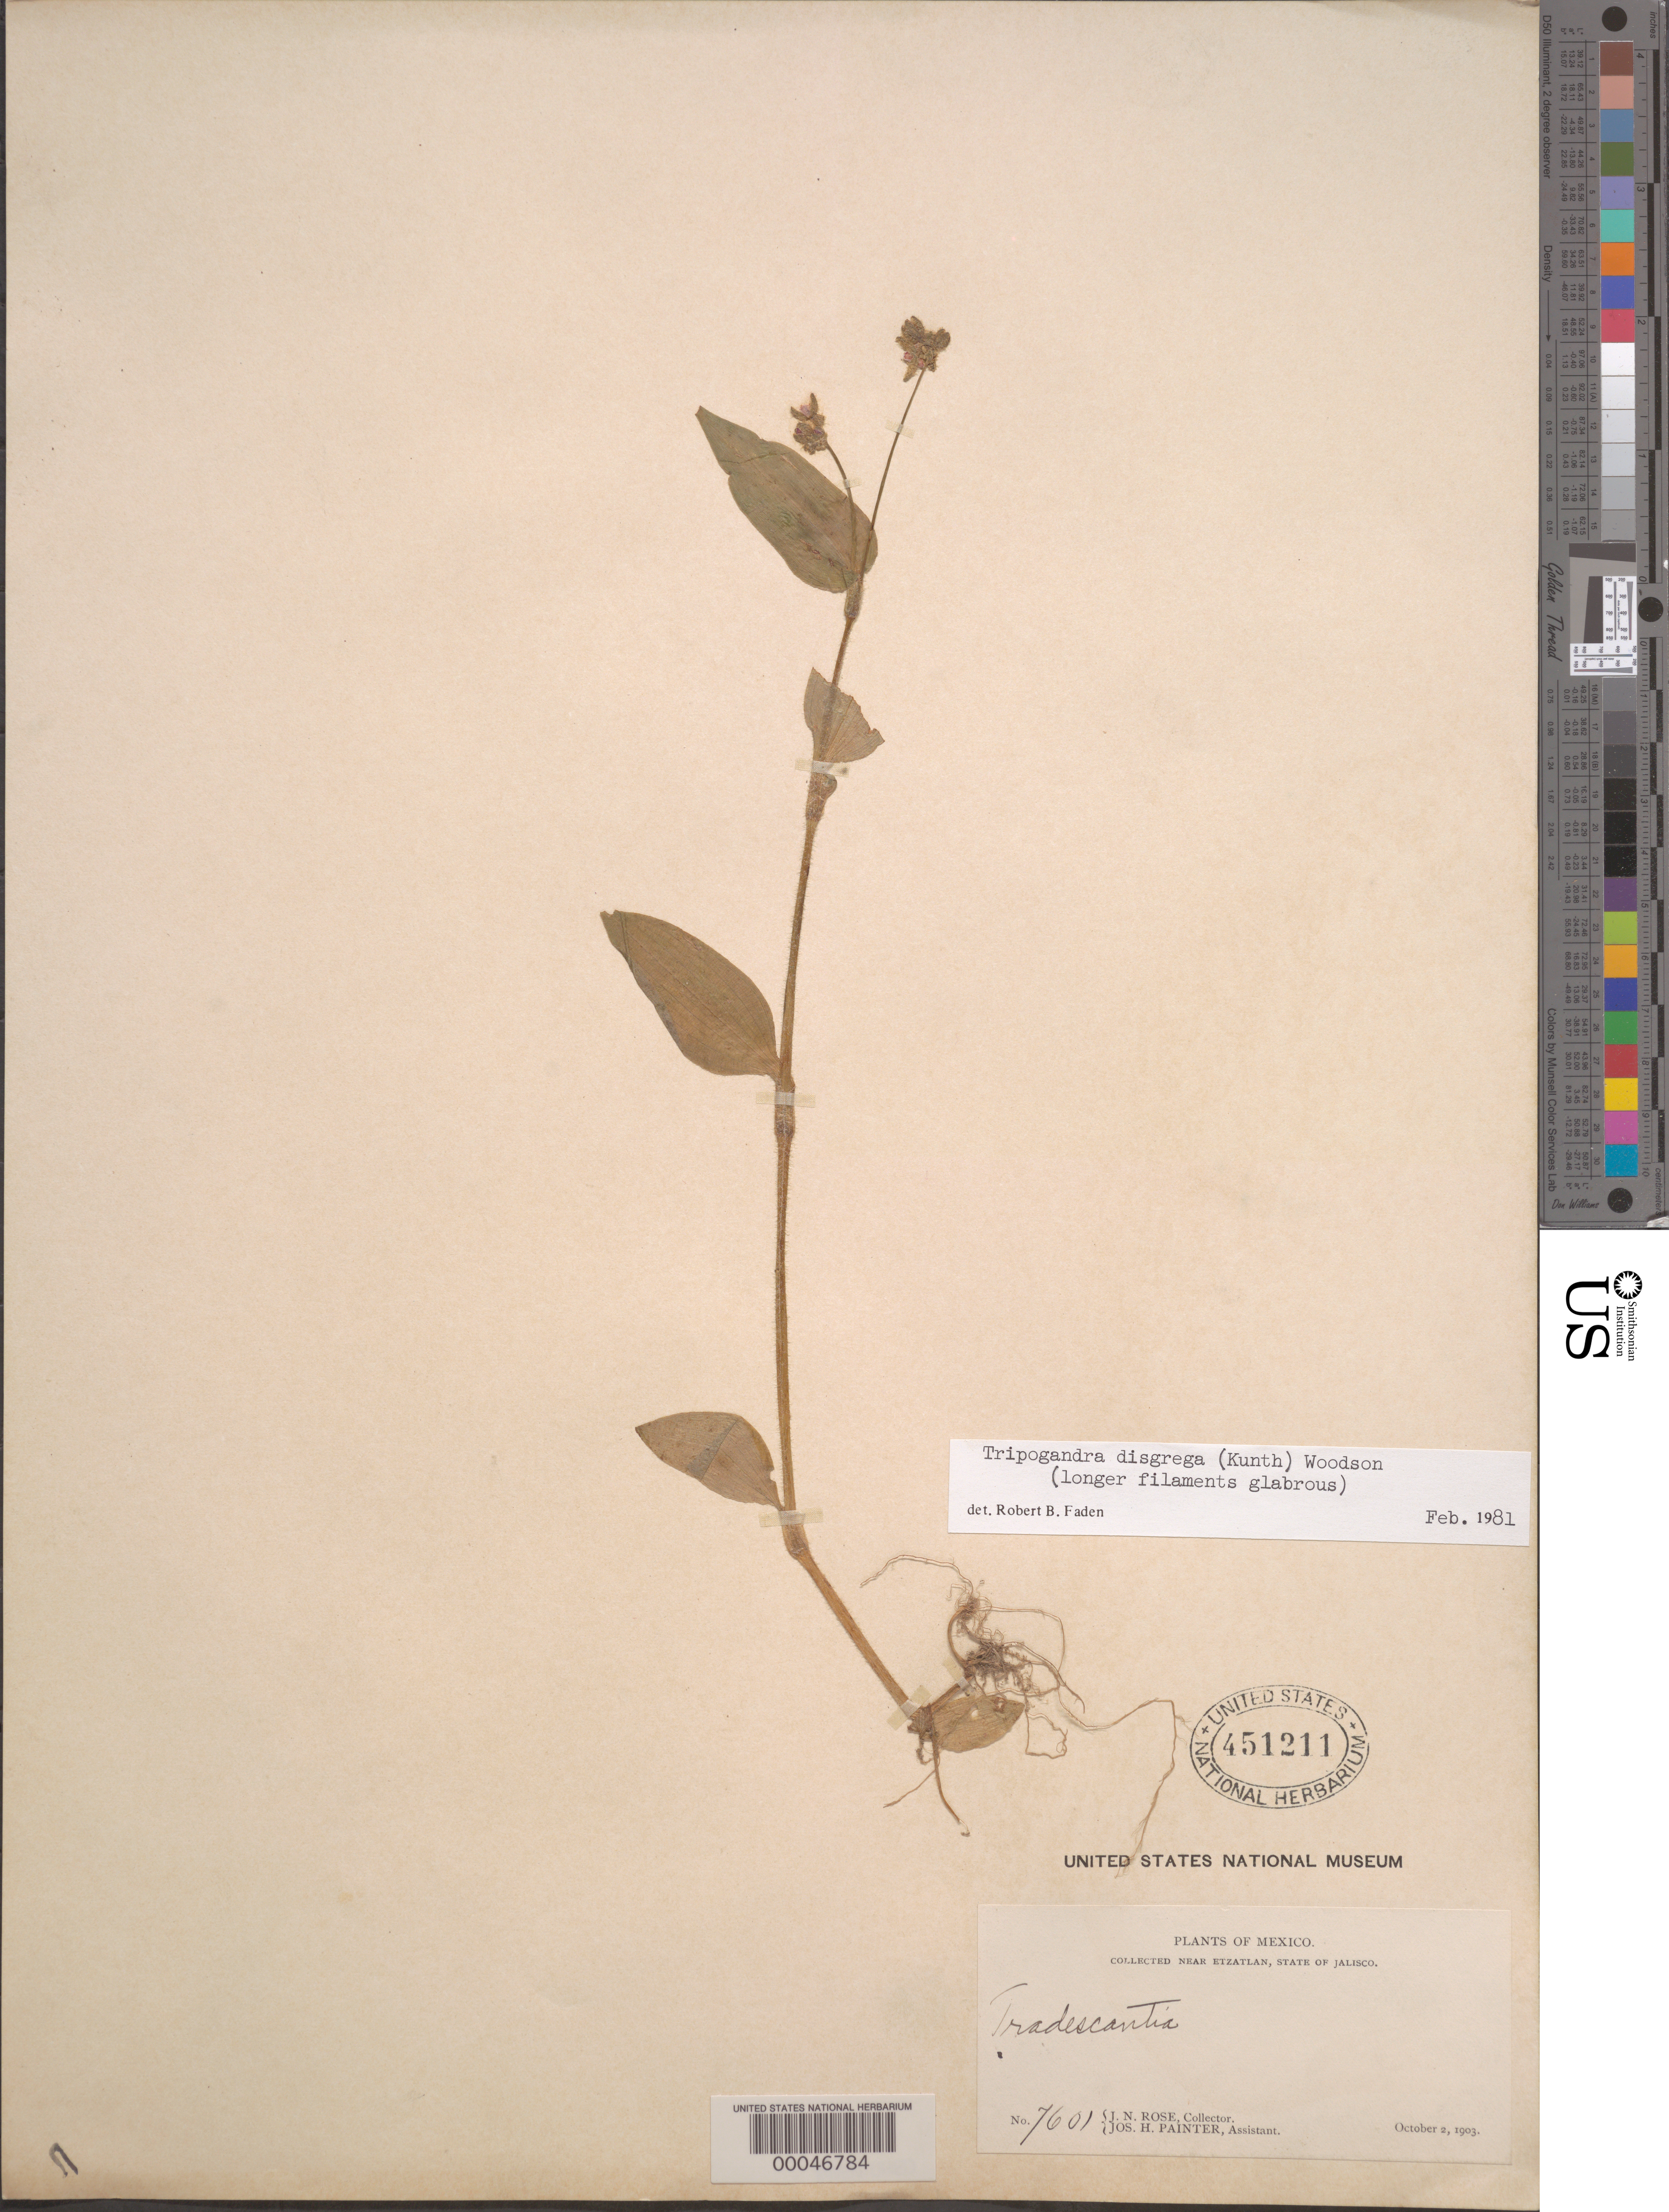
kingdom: Plantae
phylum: Tracheophyta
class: Liliopsida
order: Commelinales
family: Commelinaceae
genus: Tripogandra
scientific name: Tripogandra disgrega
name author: (Kunth) Woodson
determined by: Faden, Robert B., (US), Smithsonian Institution - National Museum of Natural History (UNITED STATES)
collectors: J. N. Rose & J. H. Painter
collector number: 7601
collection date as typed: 02 Oct 1903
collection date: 1903-10-02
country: Mexico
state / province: Jalisco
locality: Near Etzatlan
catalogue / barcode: US 451211